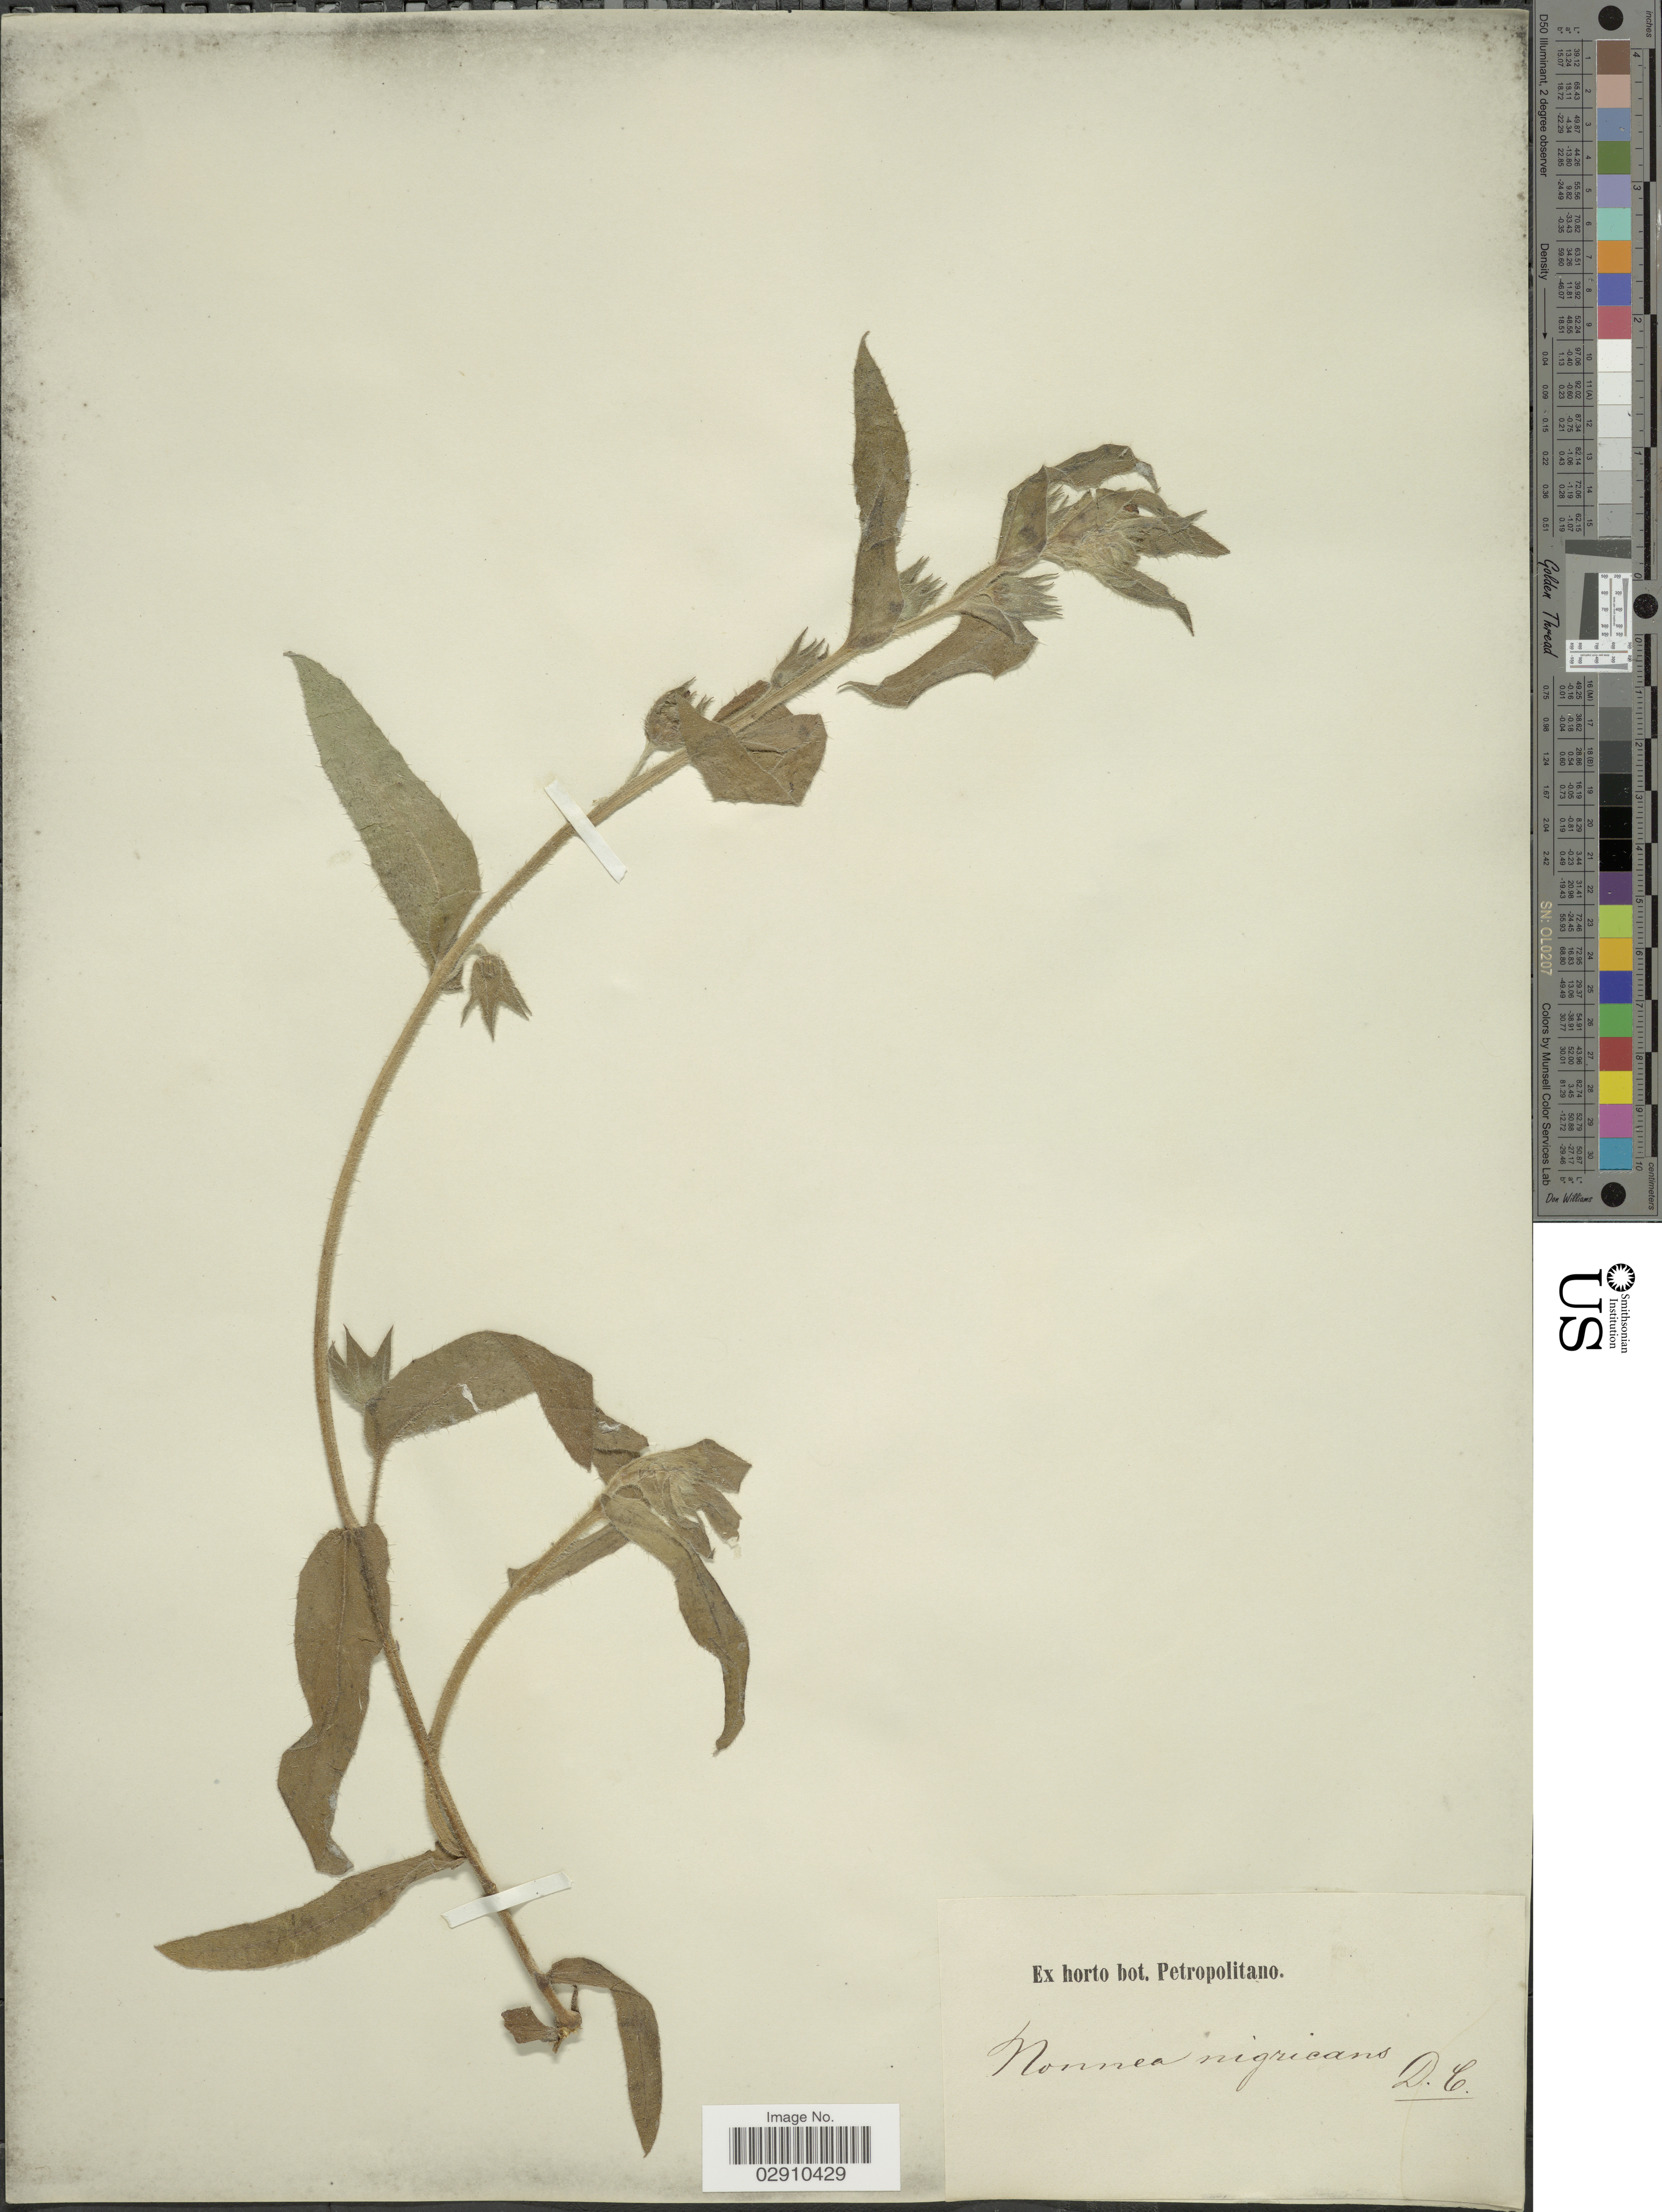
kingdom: Plantae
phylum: Tracheophyta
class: Magnoliopsida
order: Boraginales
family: Boraginaceae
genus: Nonea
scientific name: Nonea nigricans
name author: DC.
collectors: ex Horto Bot. Petropolitano